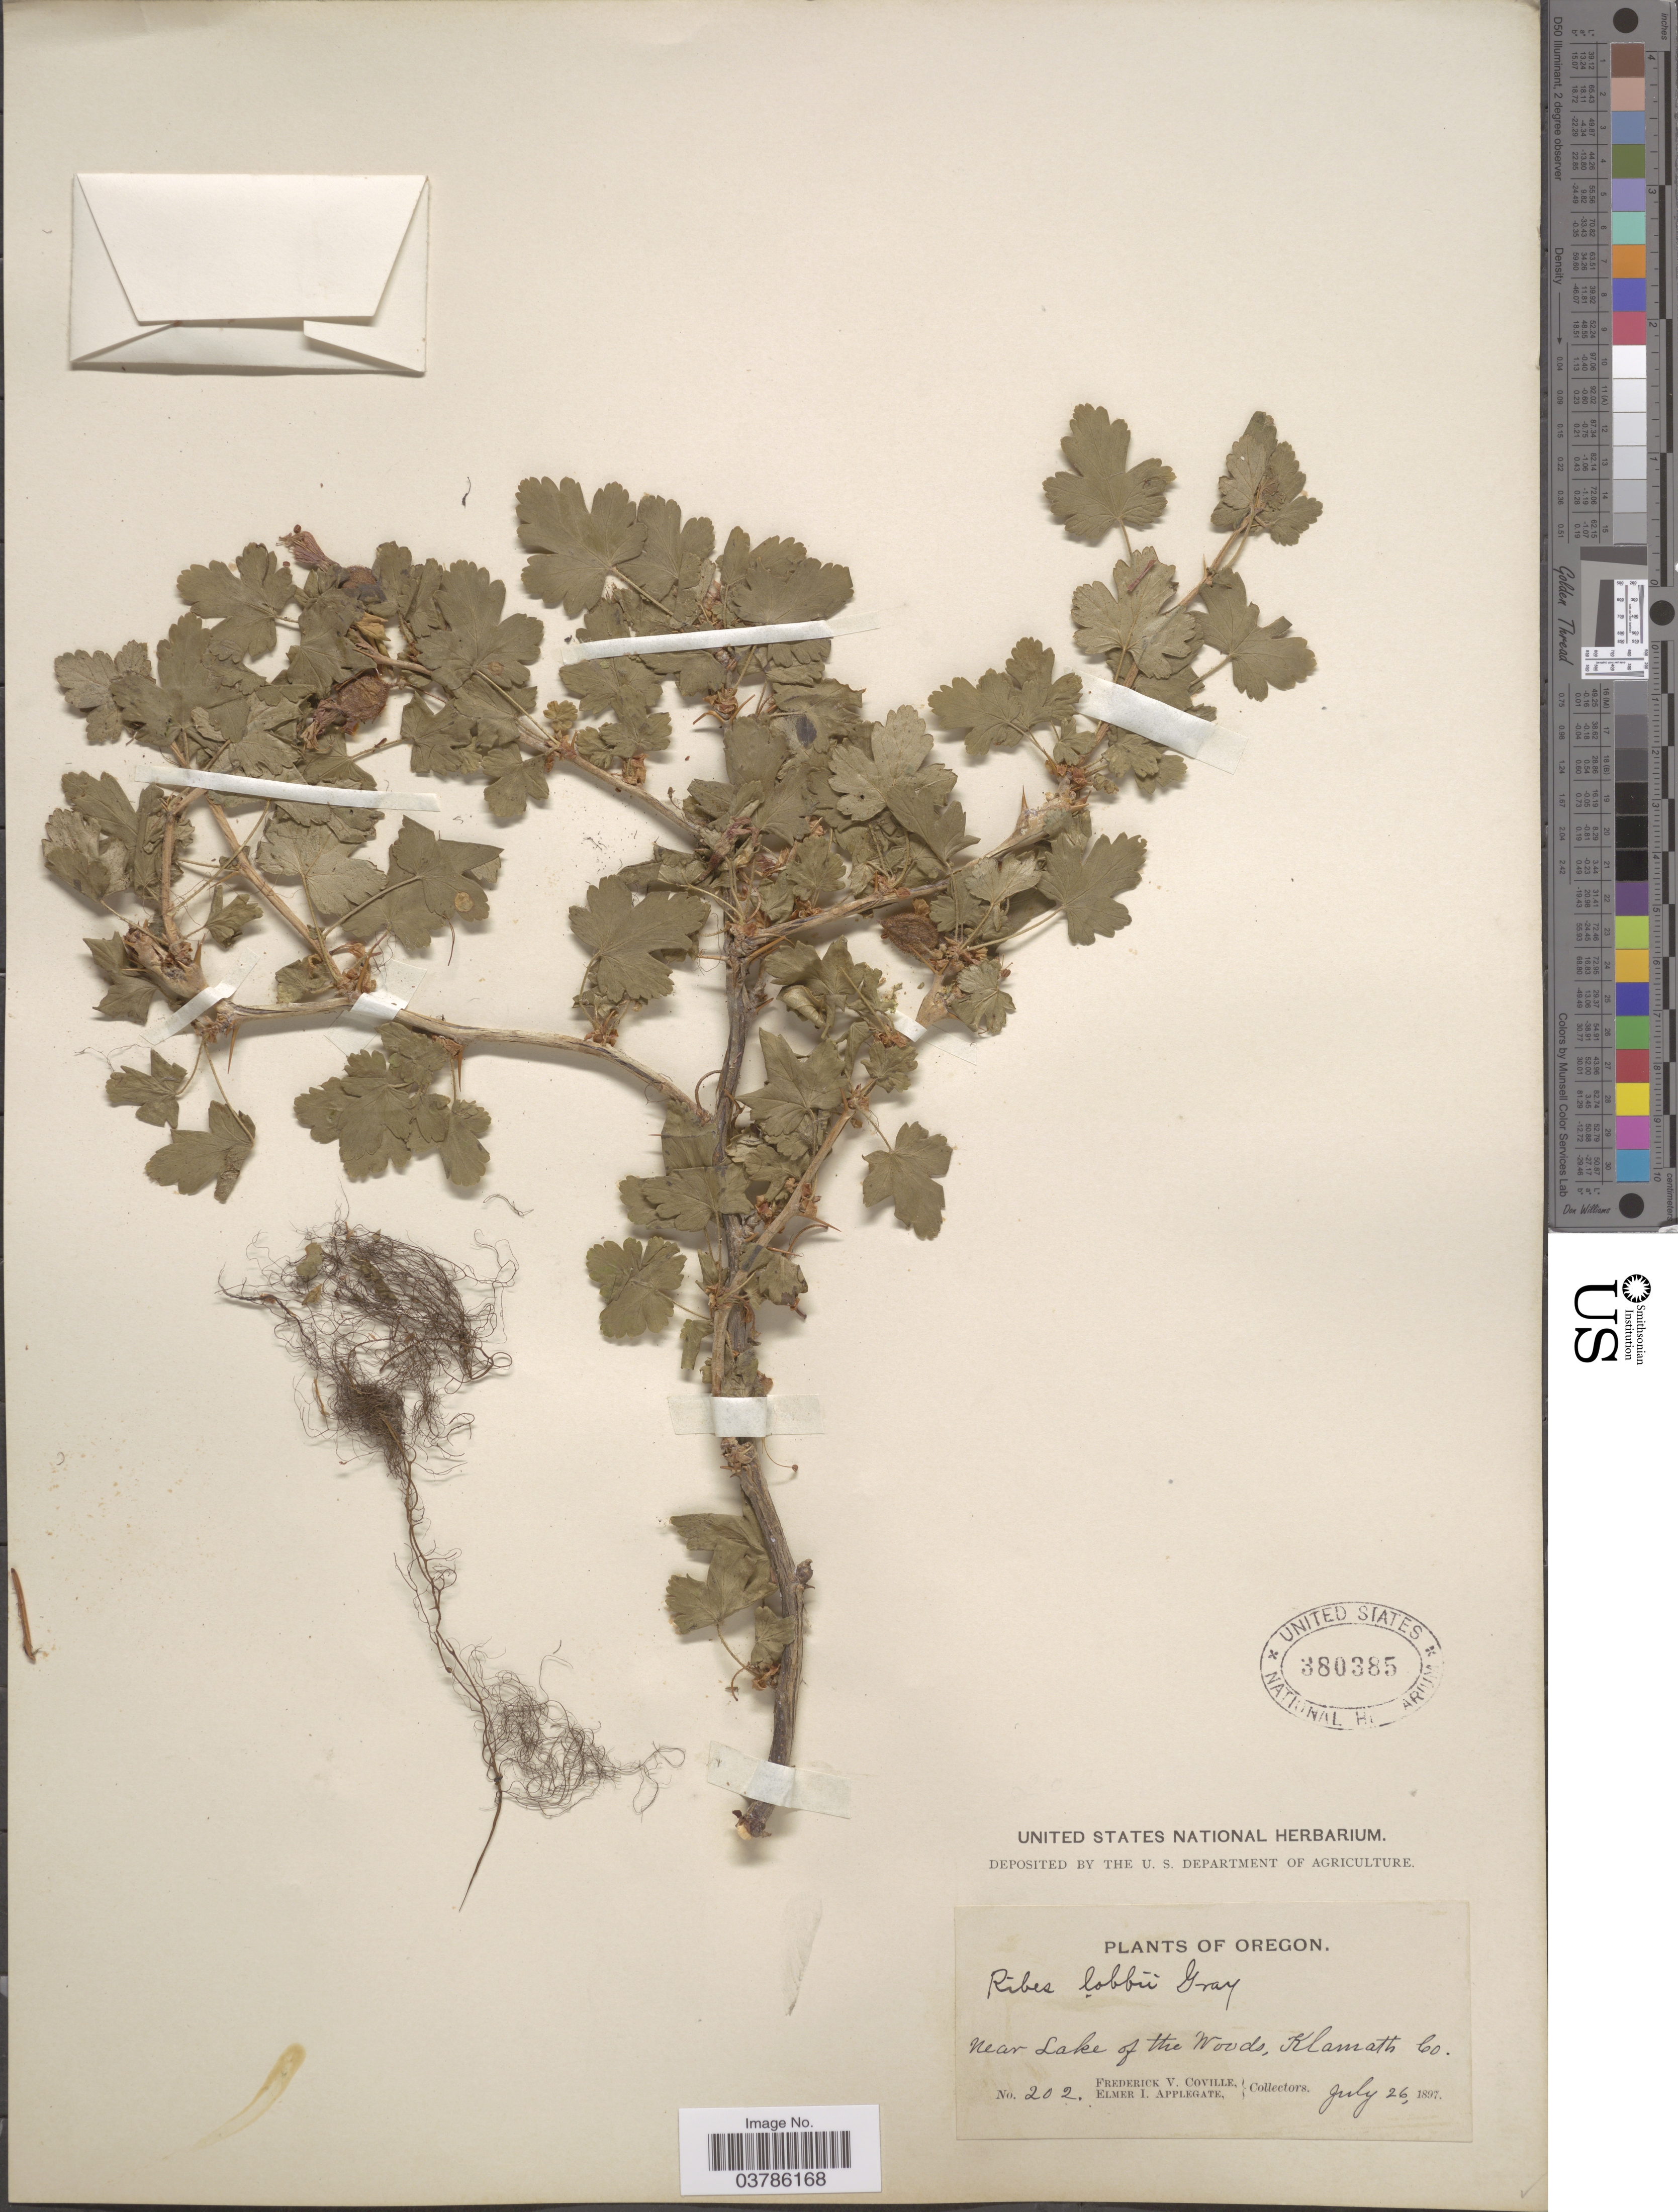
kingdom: Plantae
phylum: Tracheophyta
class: Magnoliopsida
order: Saxifragales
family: Grossulariaceae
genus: Ribes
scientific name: Ribes lobbii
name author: A. Gray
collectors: F. V. Coville & E. I. Applegate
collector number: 202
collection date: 1897-07-26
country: United States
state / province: Oregon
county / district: Klamath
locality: Near Lake of the Woods, Klamath Co.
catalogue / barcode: US 380385